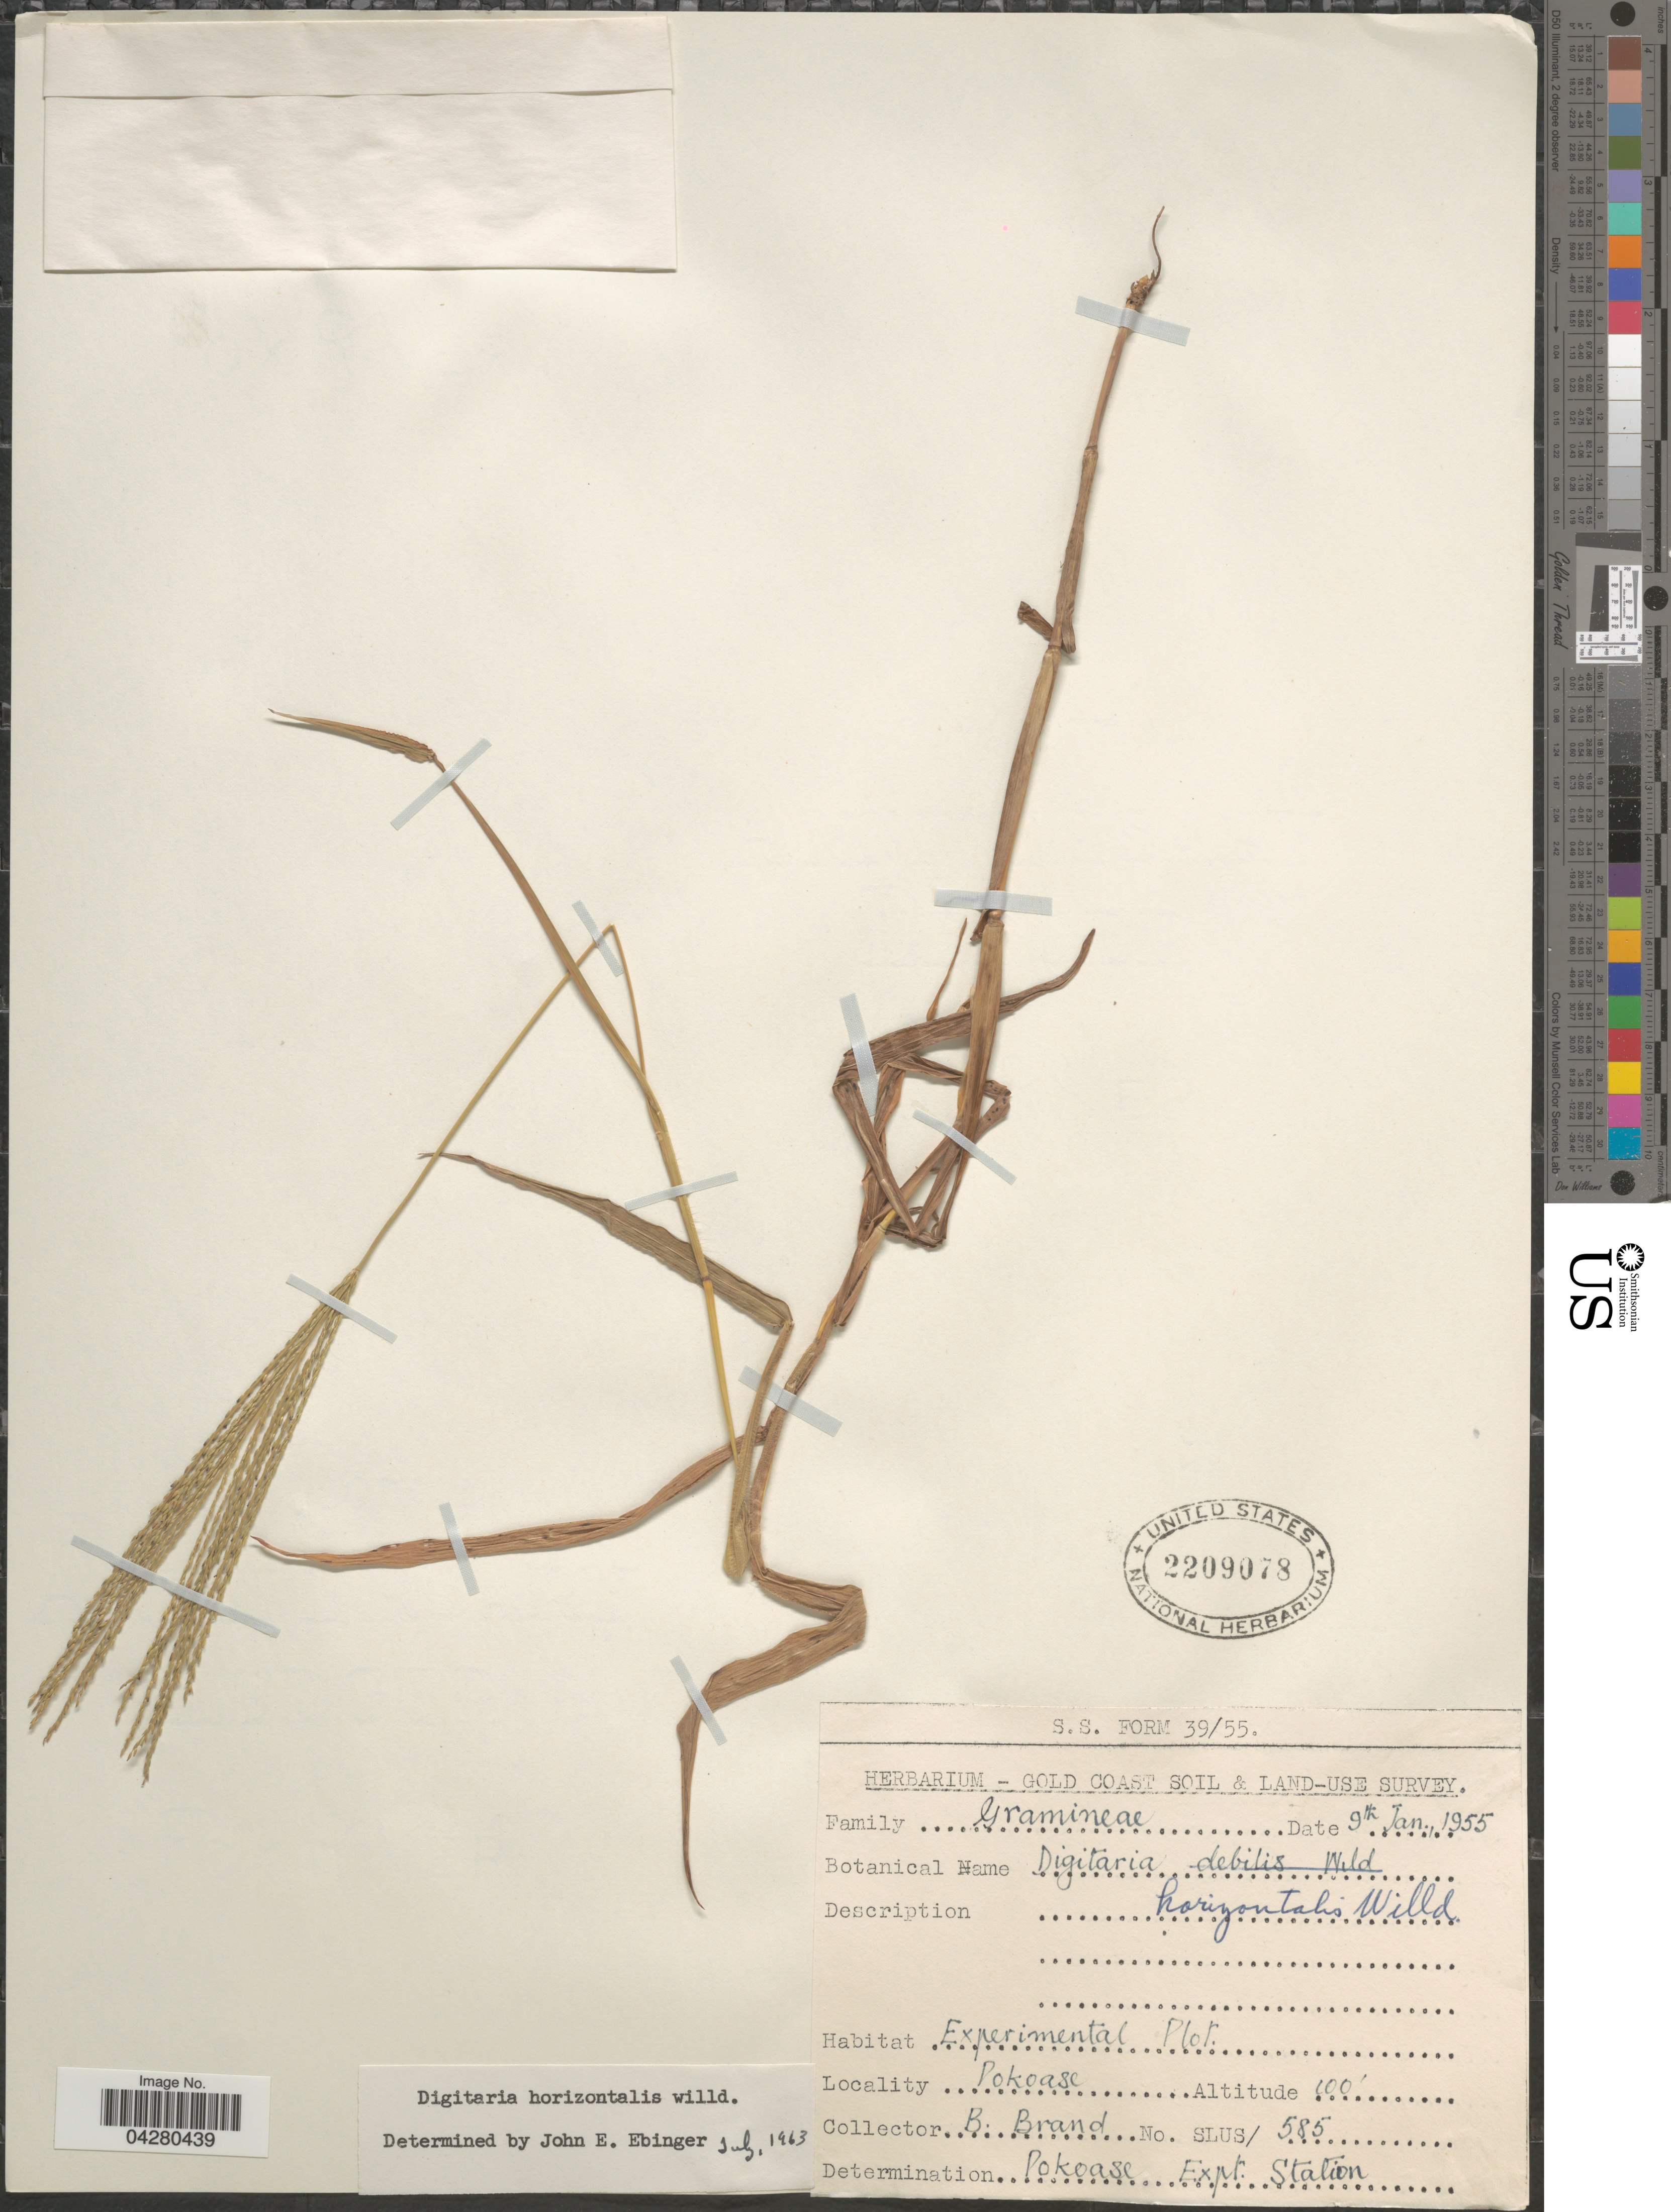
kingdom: Plantae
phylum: Tracheophyta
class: Liliopsida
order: Poales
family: Poaceae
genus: Digitaria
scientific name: Digitaria horizontalis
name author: Willd.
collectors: B. Brand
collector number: SLUS/585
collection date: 1955-01-09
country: Ghana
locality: Gold Coast Soil & Land-Use Survey. Experimental Plot. Pokoase.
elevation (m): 30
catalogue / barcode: US 2209078